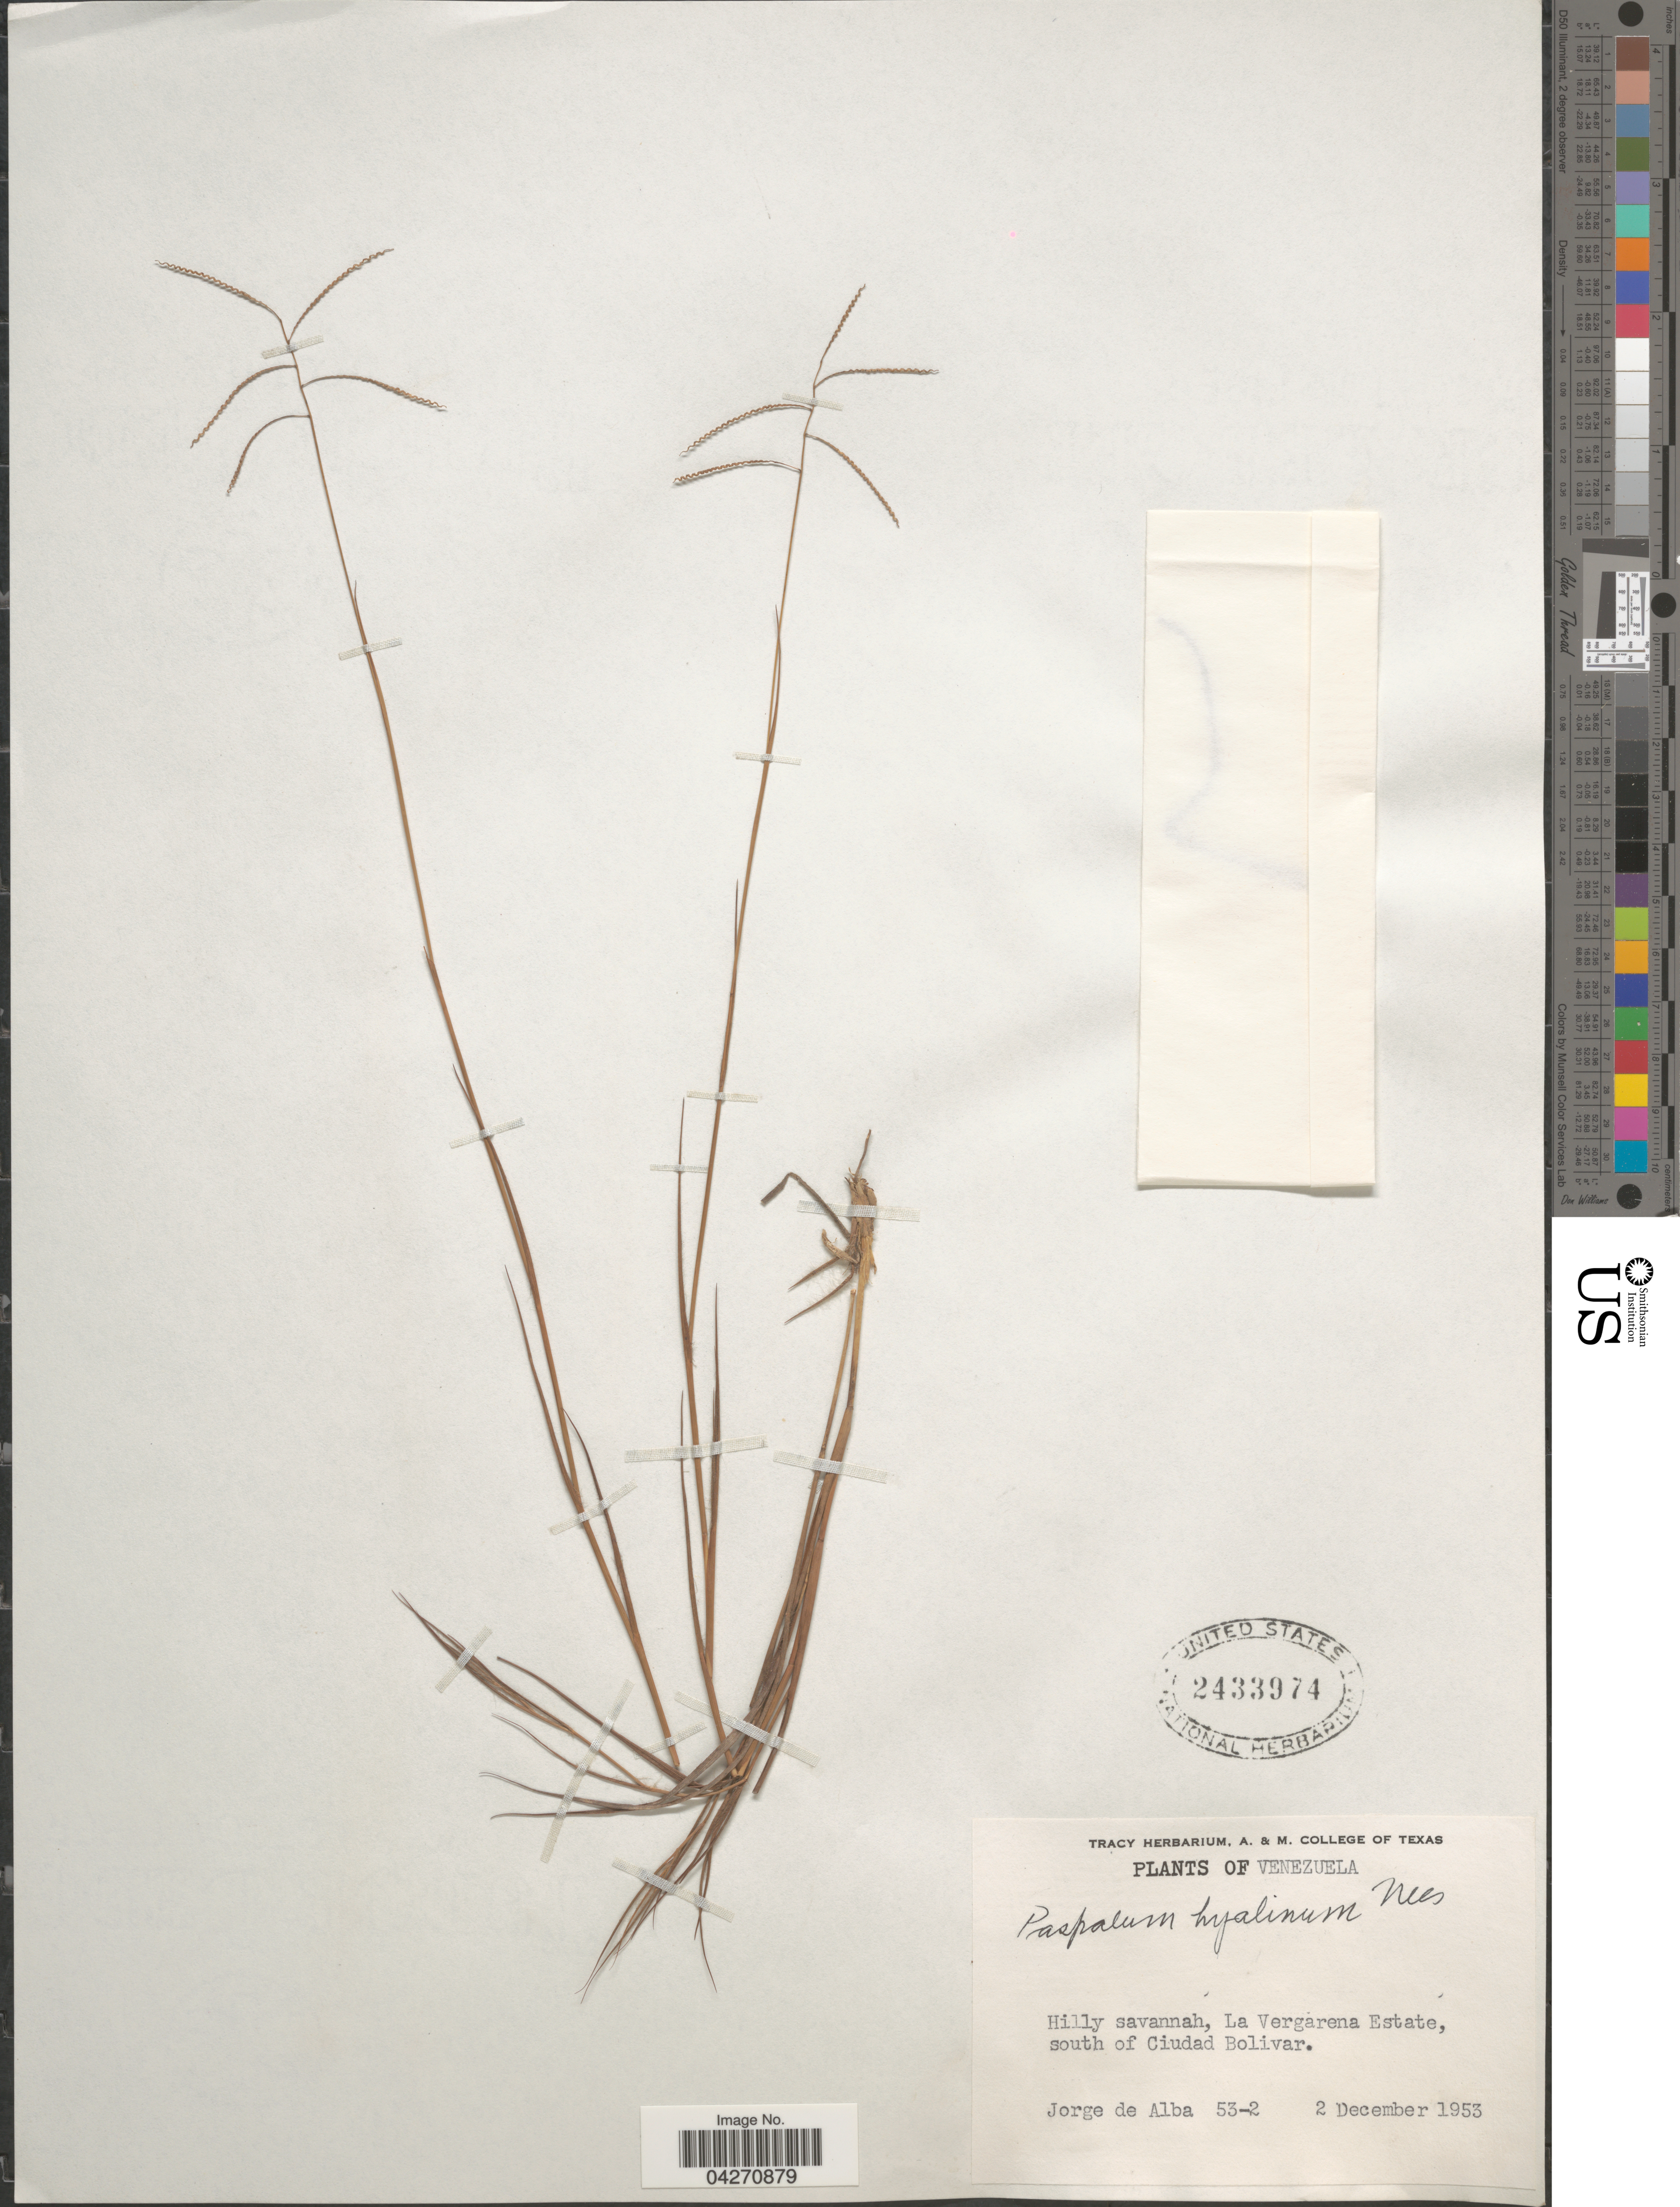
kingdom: Plantae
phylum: Tracheophyta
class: Liliopsida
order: Poales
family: Poaceae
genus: Paspalum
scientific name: Paspalum hyalinum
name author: Nees ex Trin.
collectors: J. Alba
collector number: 53-2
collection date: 1953-12-02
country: Venezuela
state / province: Bolivar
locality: Hilly savannah, La Vergarena Estate, south of Ciudad Bolivar.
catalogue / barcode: US 2433974